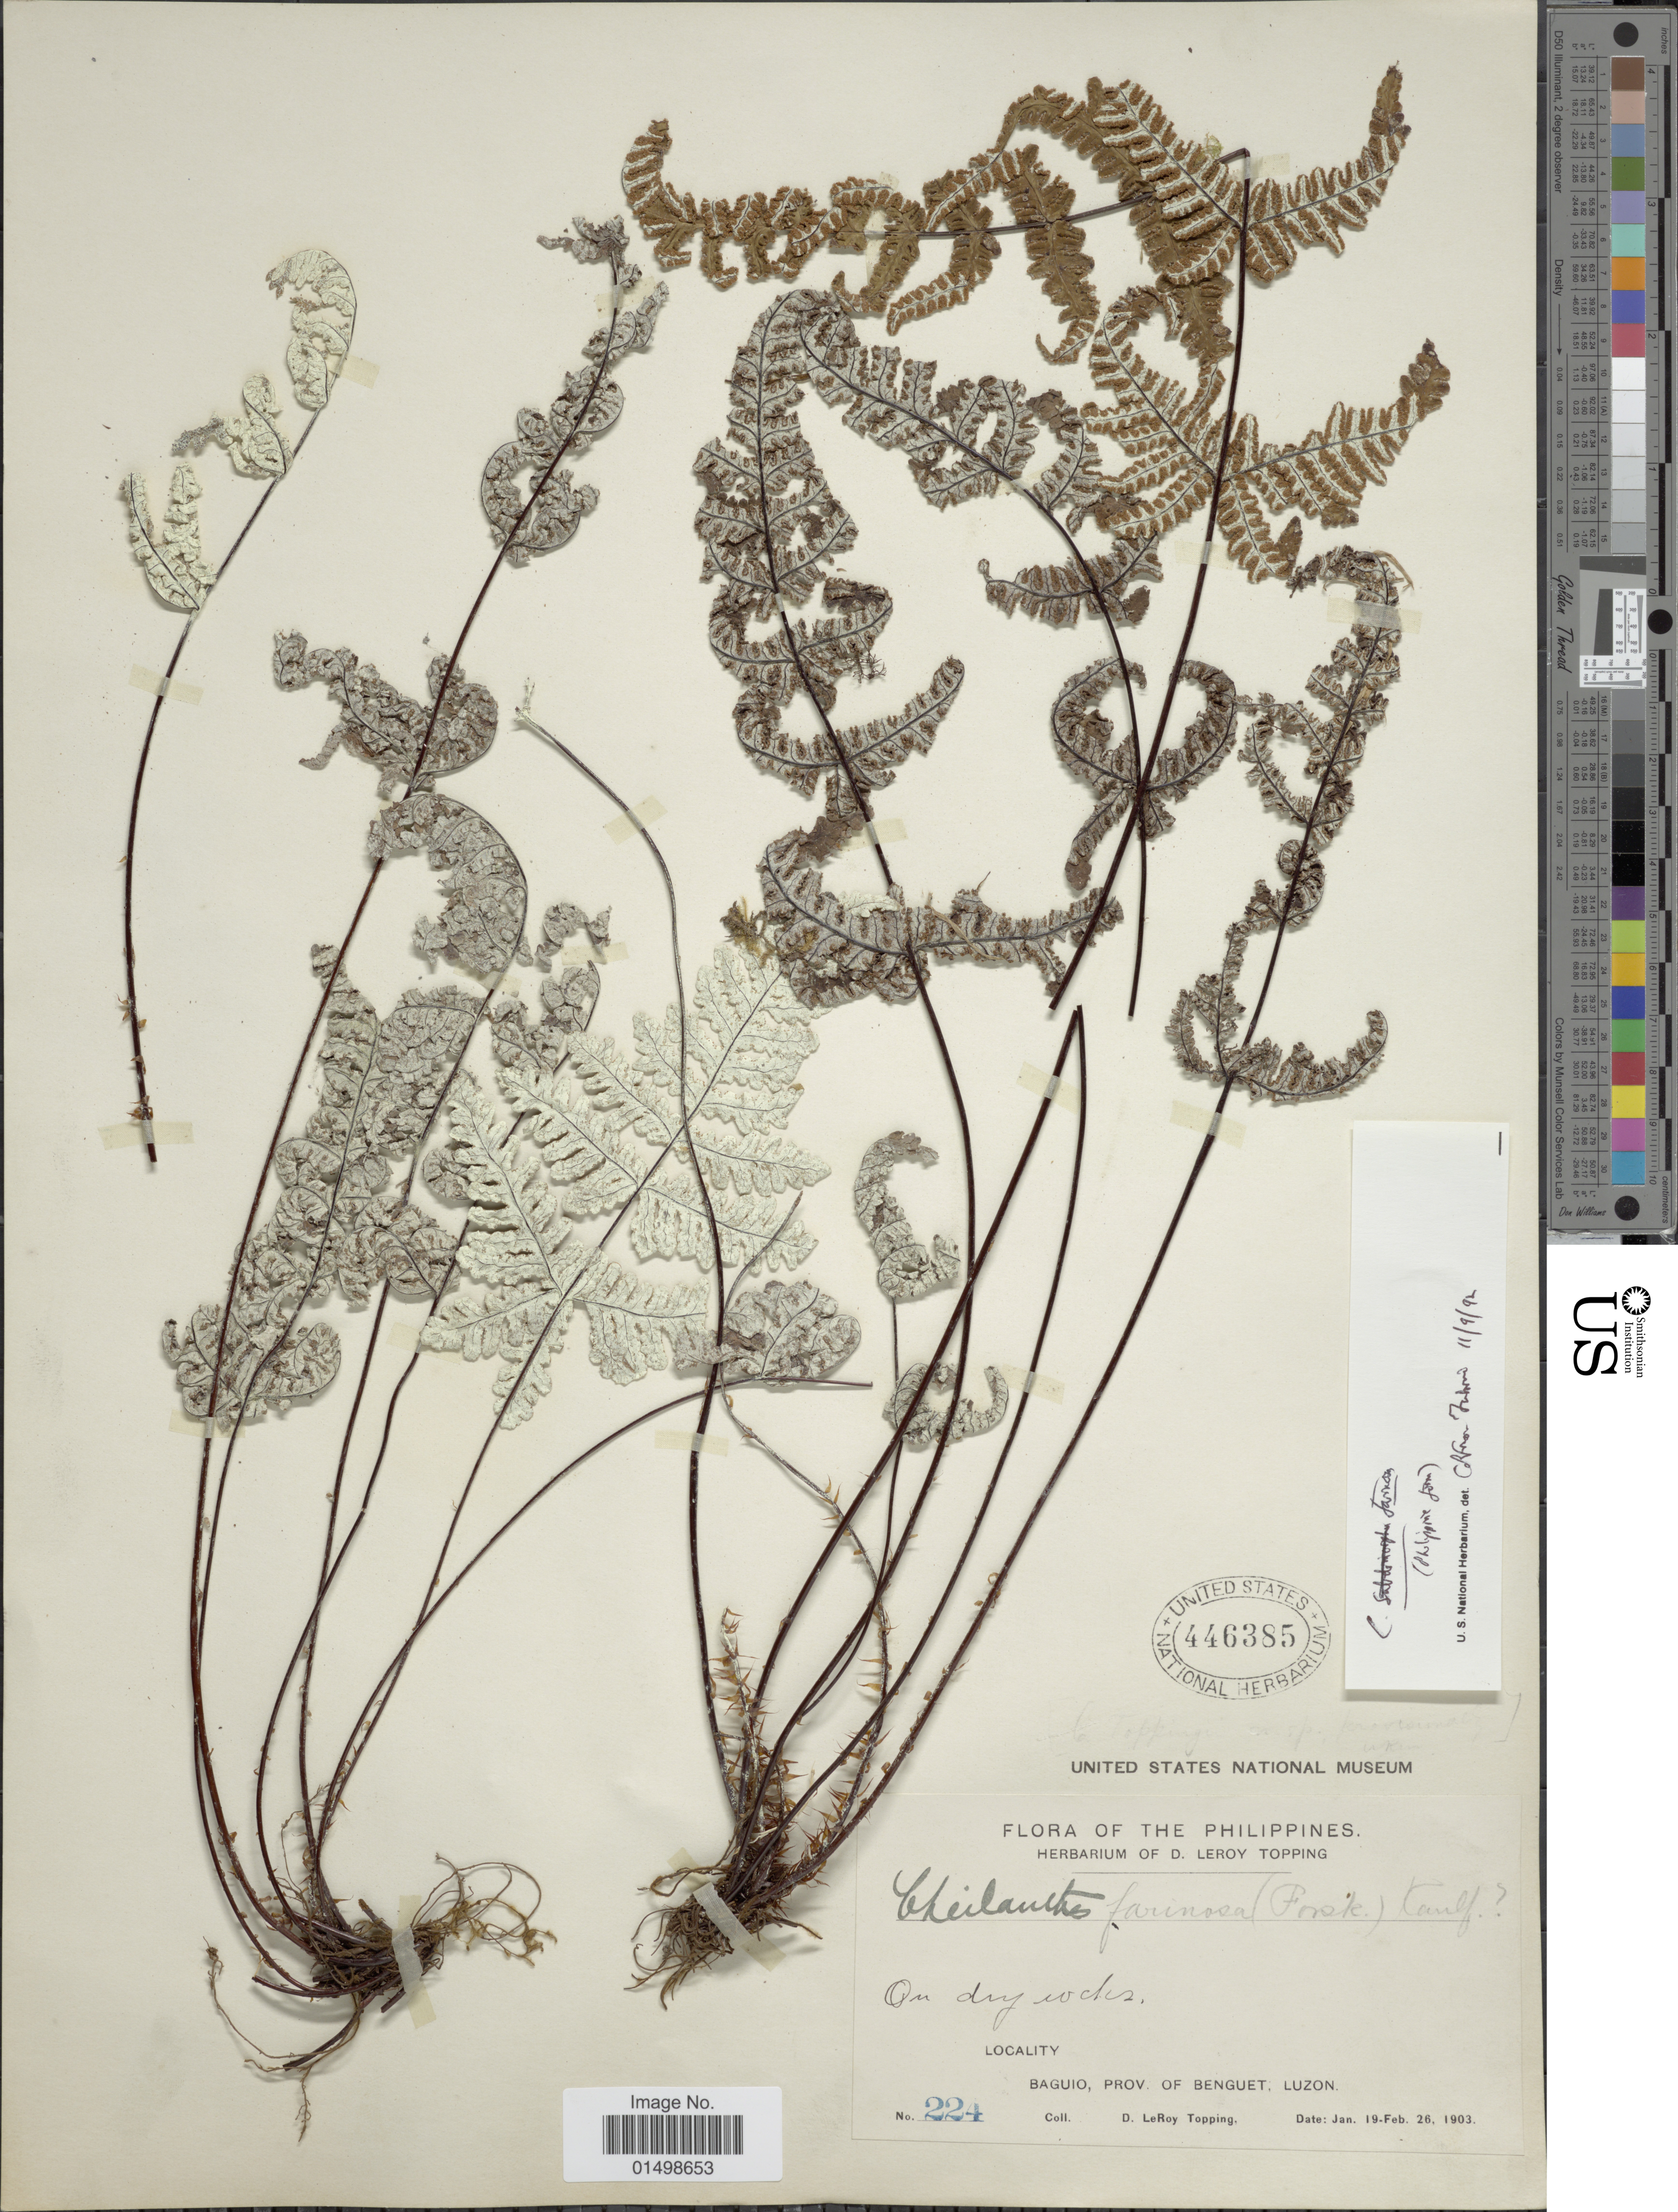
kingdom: Plantae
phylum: Tracheophyta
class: Polypodiopsida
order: Polypodiales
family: Pteridaceae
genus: Aleuritopteris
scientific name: Aleuritopteris farinosa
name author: (Forssk.) Fée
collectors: D. L. Topping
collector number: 224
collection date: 1903-01-19/1903-02-26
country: Philippines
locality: Baguio, Prov. of Benguet, Luzon.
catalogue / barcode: US 446385